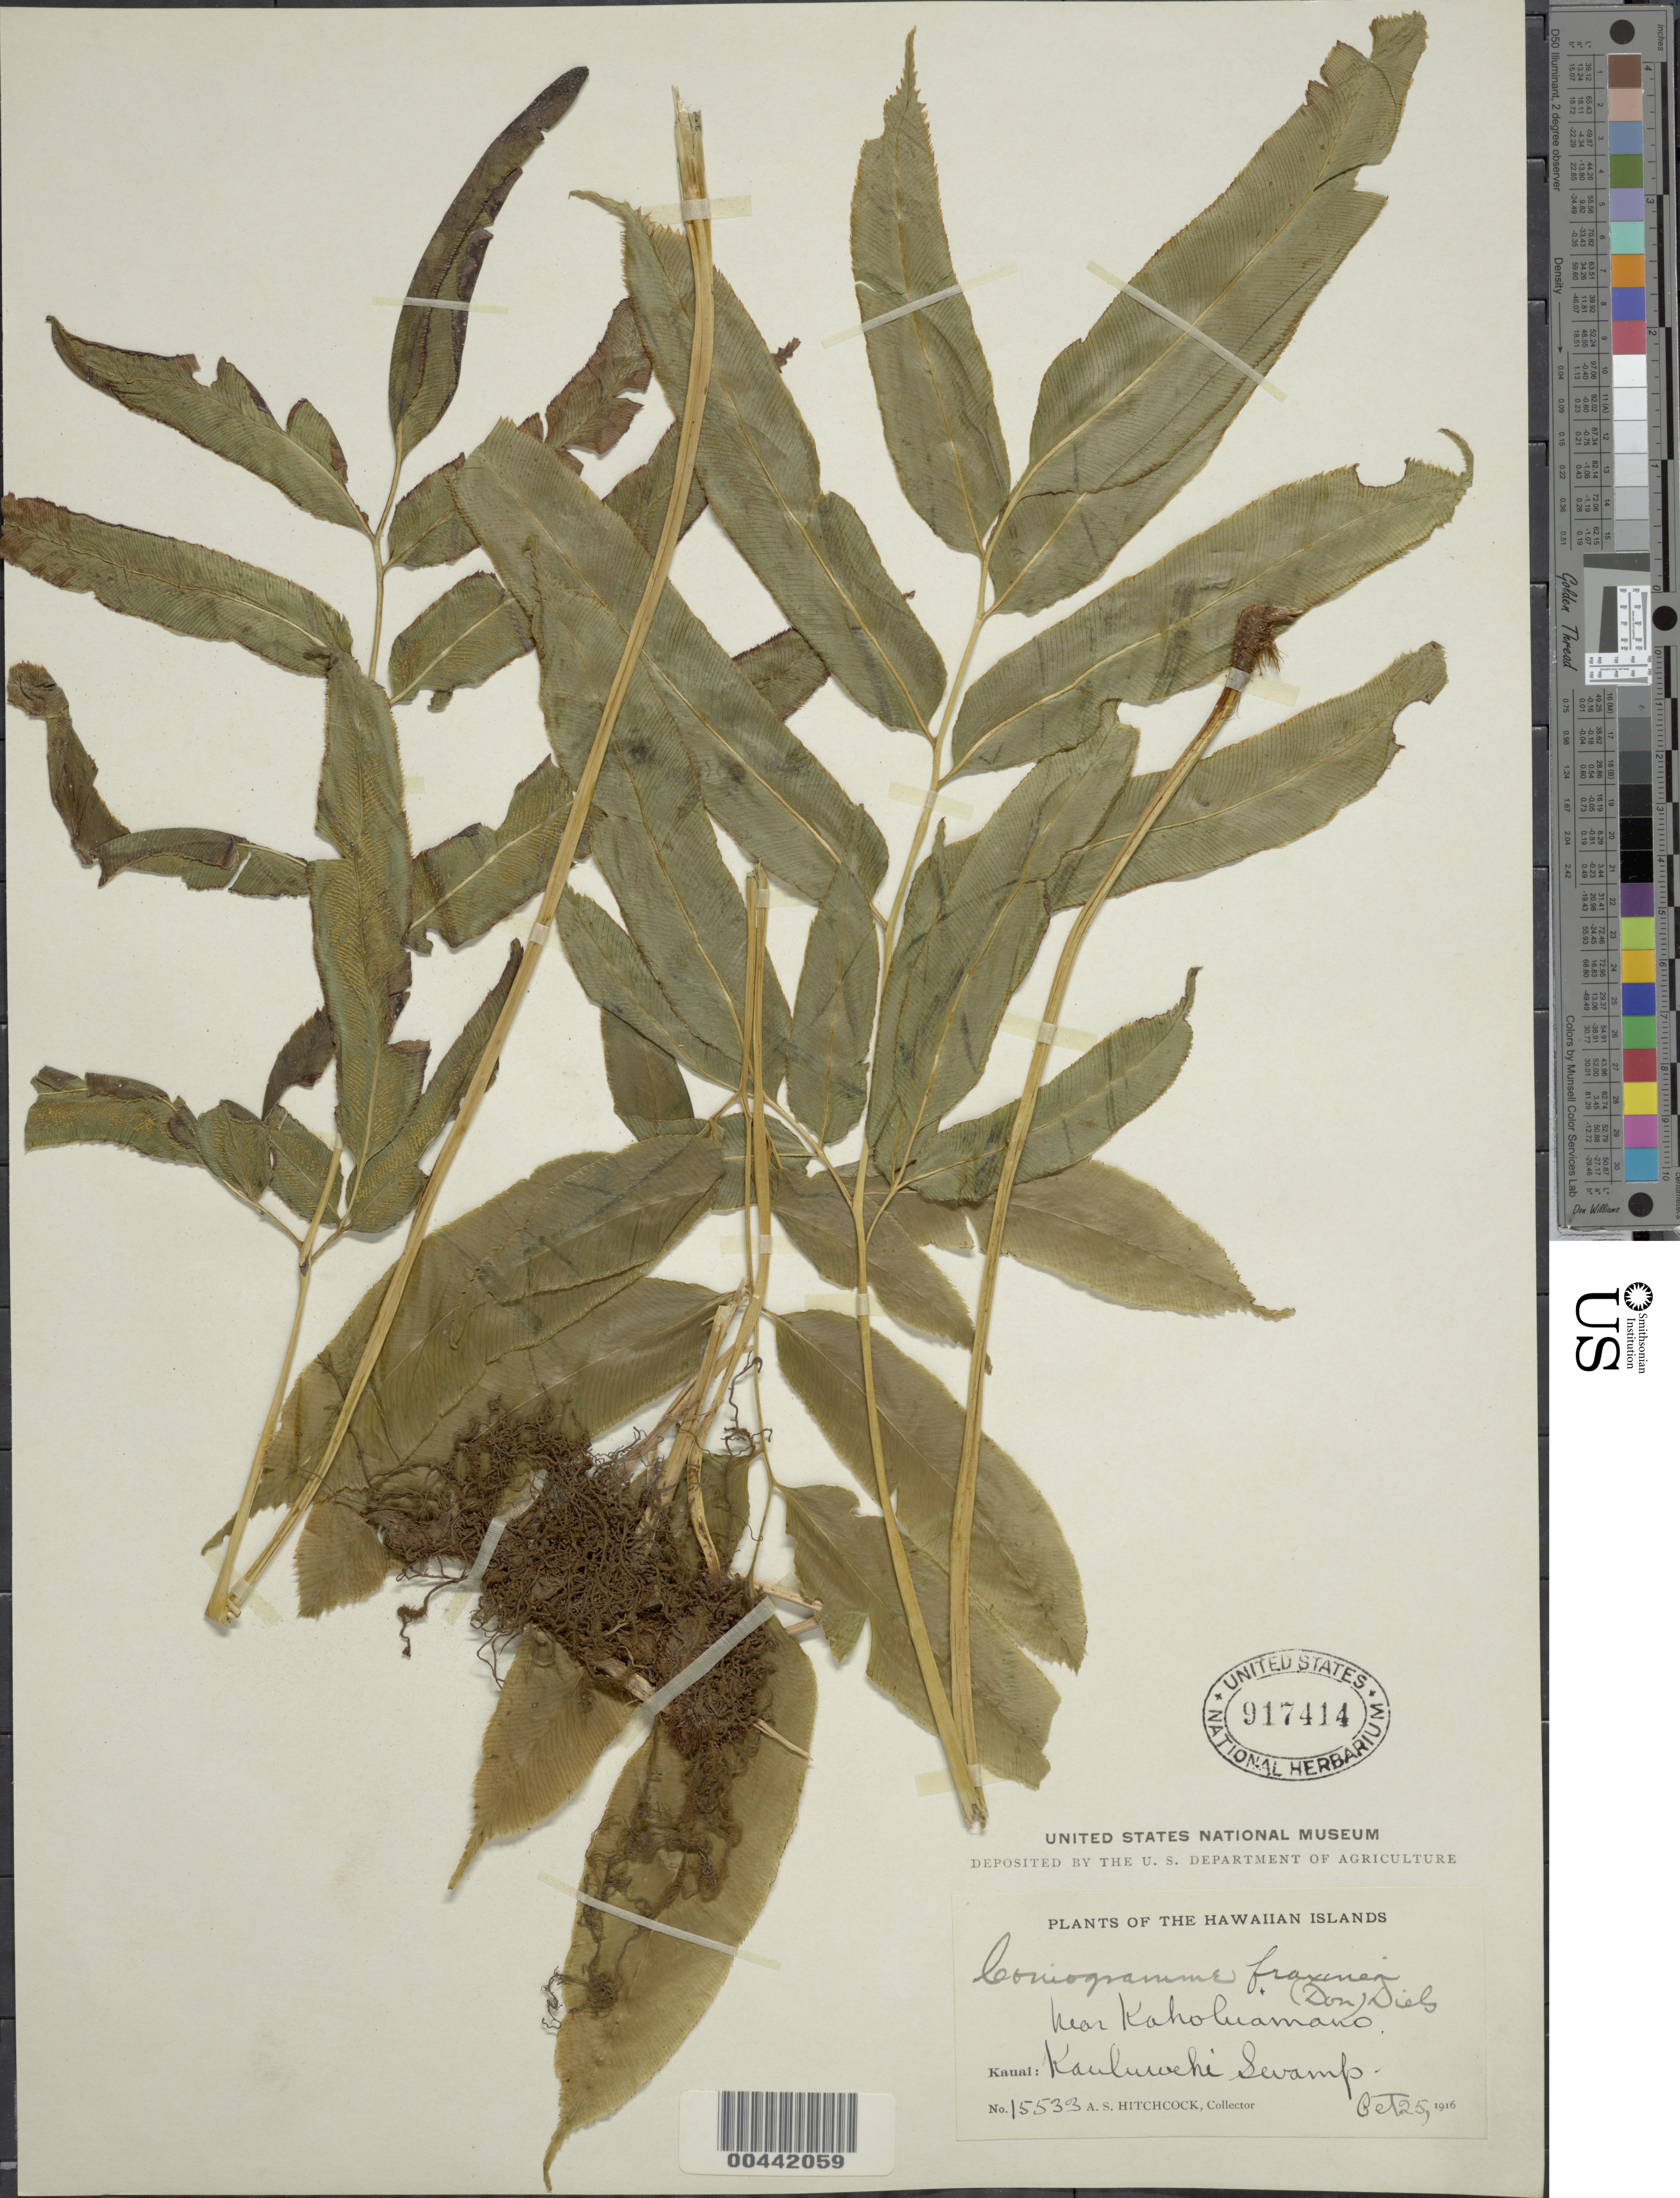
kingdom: Plantae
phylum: Tracheophyta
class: Polypodiopsida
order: Polypodiales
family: Pteridaceae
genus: Coniogramme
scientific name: Coniogramme pilosa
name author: (Brack.) Hieron.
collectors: A. S. Hitchcock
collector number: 15533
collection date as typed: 25 Oct 1916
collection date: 1916-10-25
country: United States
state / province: Hawaii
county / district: Kauai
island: Kaua'i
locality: Near Kaholuamano, Kauluwehi Swamp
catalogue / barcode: US 917414